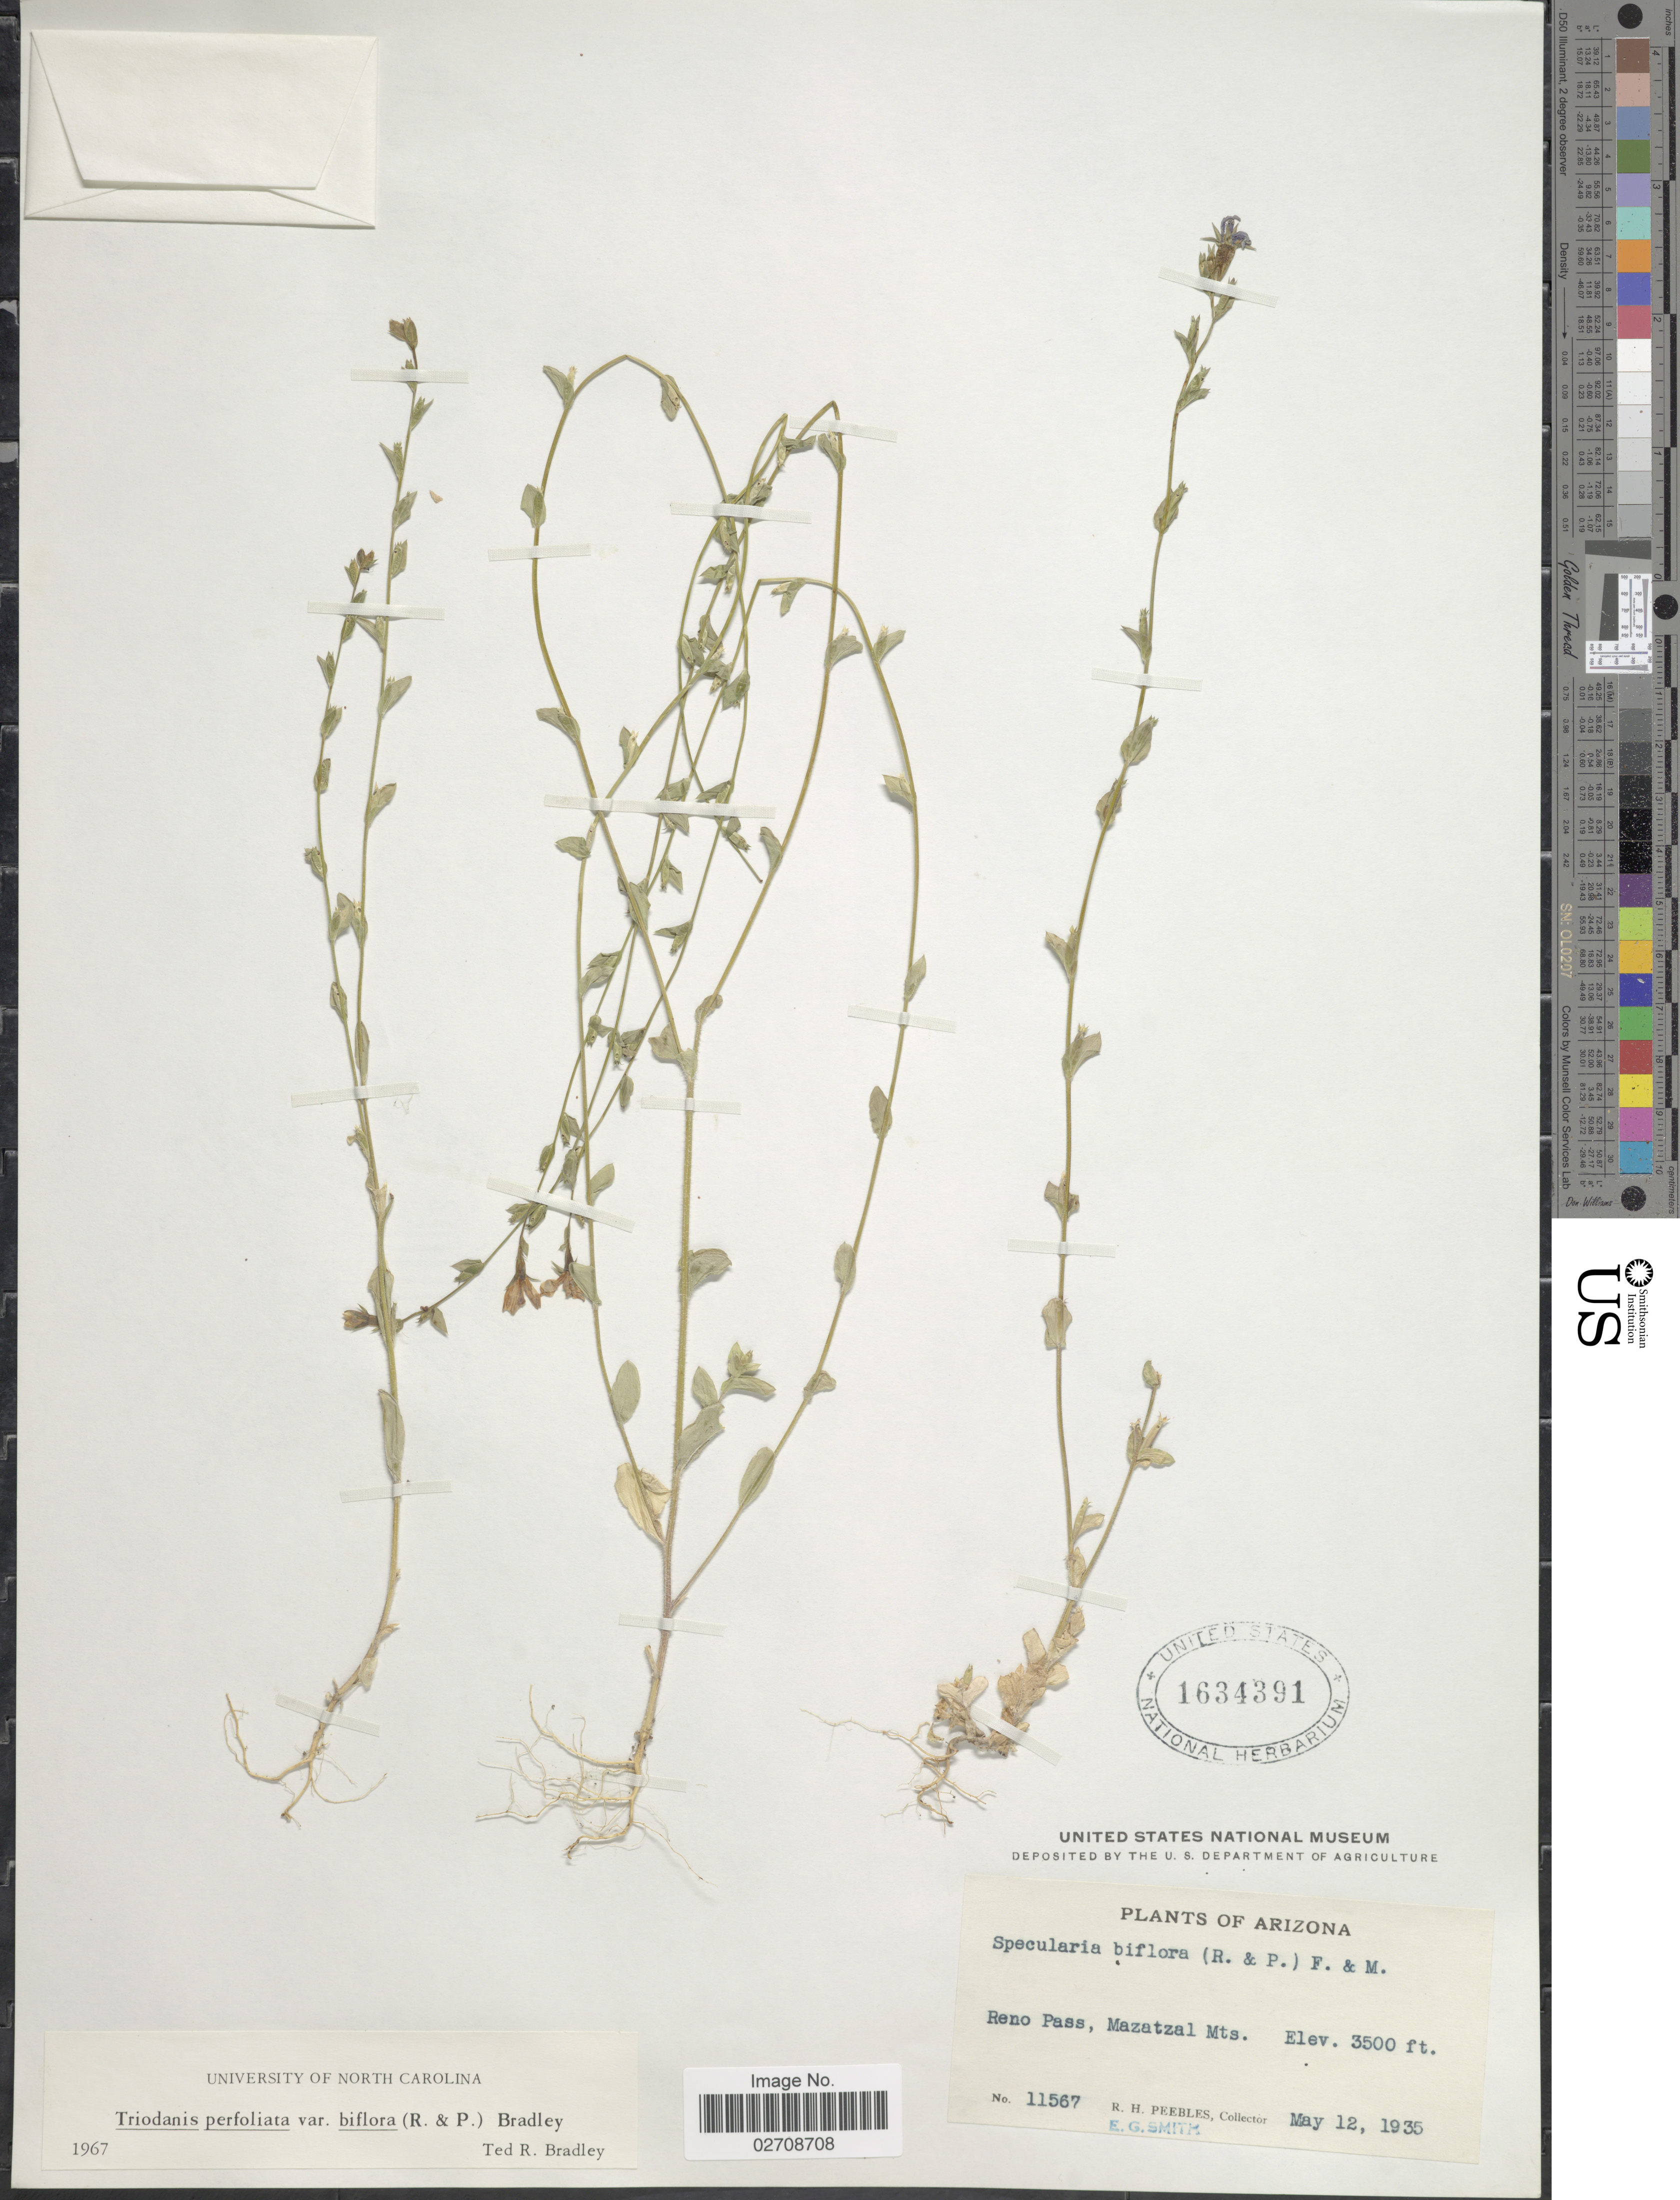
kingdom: Plantae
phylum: Tracheophyta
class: Magnoliopsida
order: Asterales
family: Campanulaceae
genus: Triodanis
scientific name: Triodanis biflora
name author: (Ruiz & Pav.) Greene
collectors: R. H. Peebles & E. G. Smith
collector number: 11567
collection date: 1935-05-12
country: United States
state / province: Arizona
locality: Reno Pass, Mazatlan Mts.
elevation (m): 1067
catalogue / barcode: US 1634391